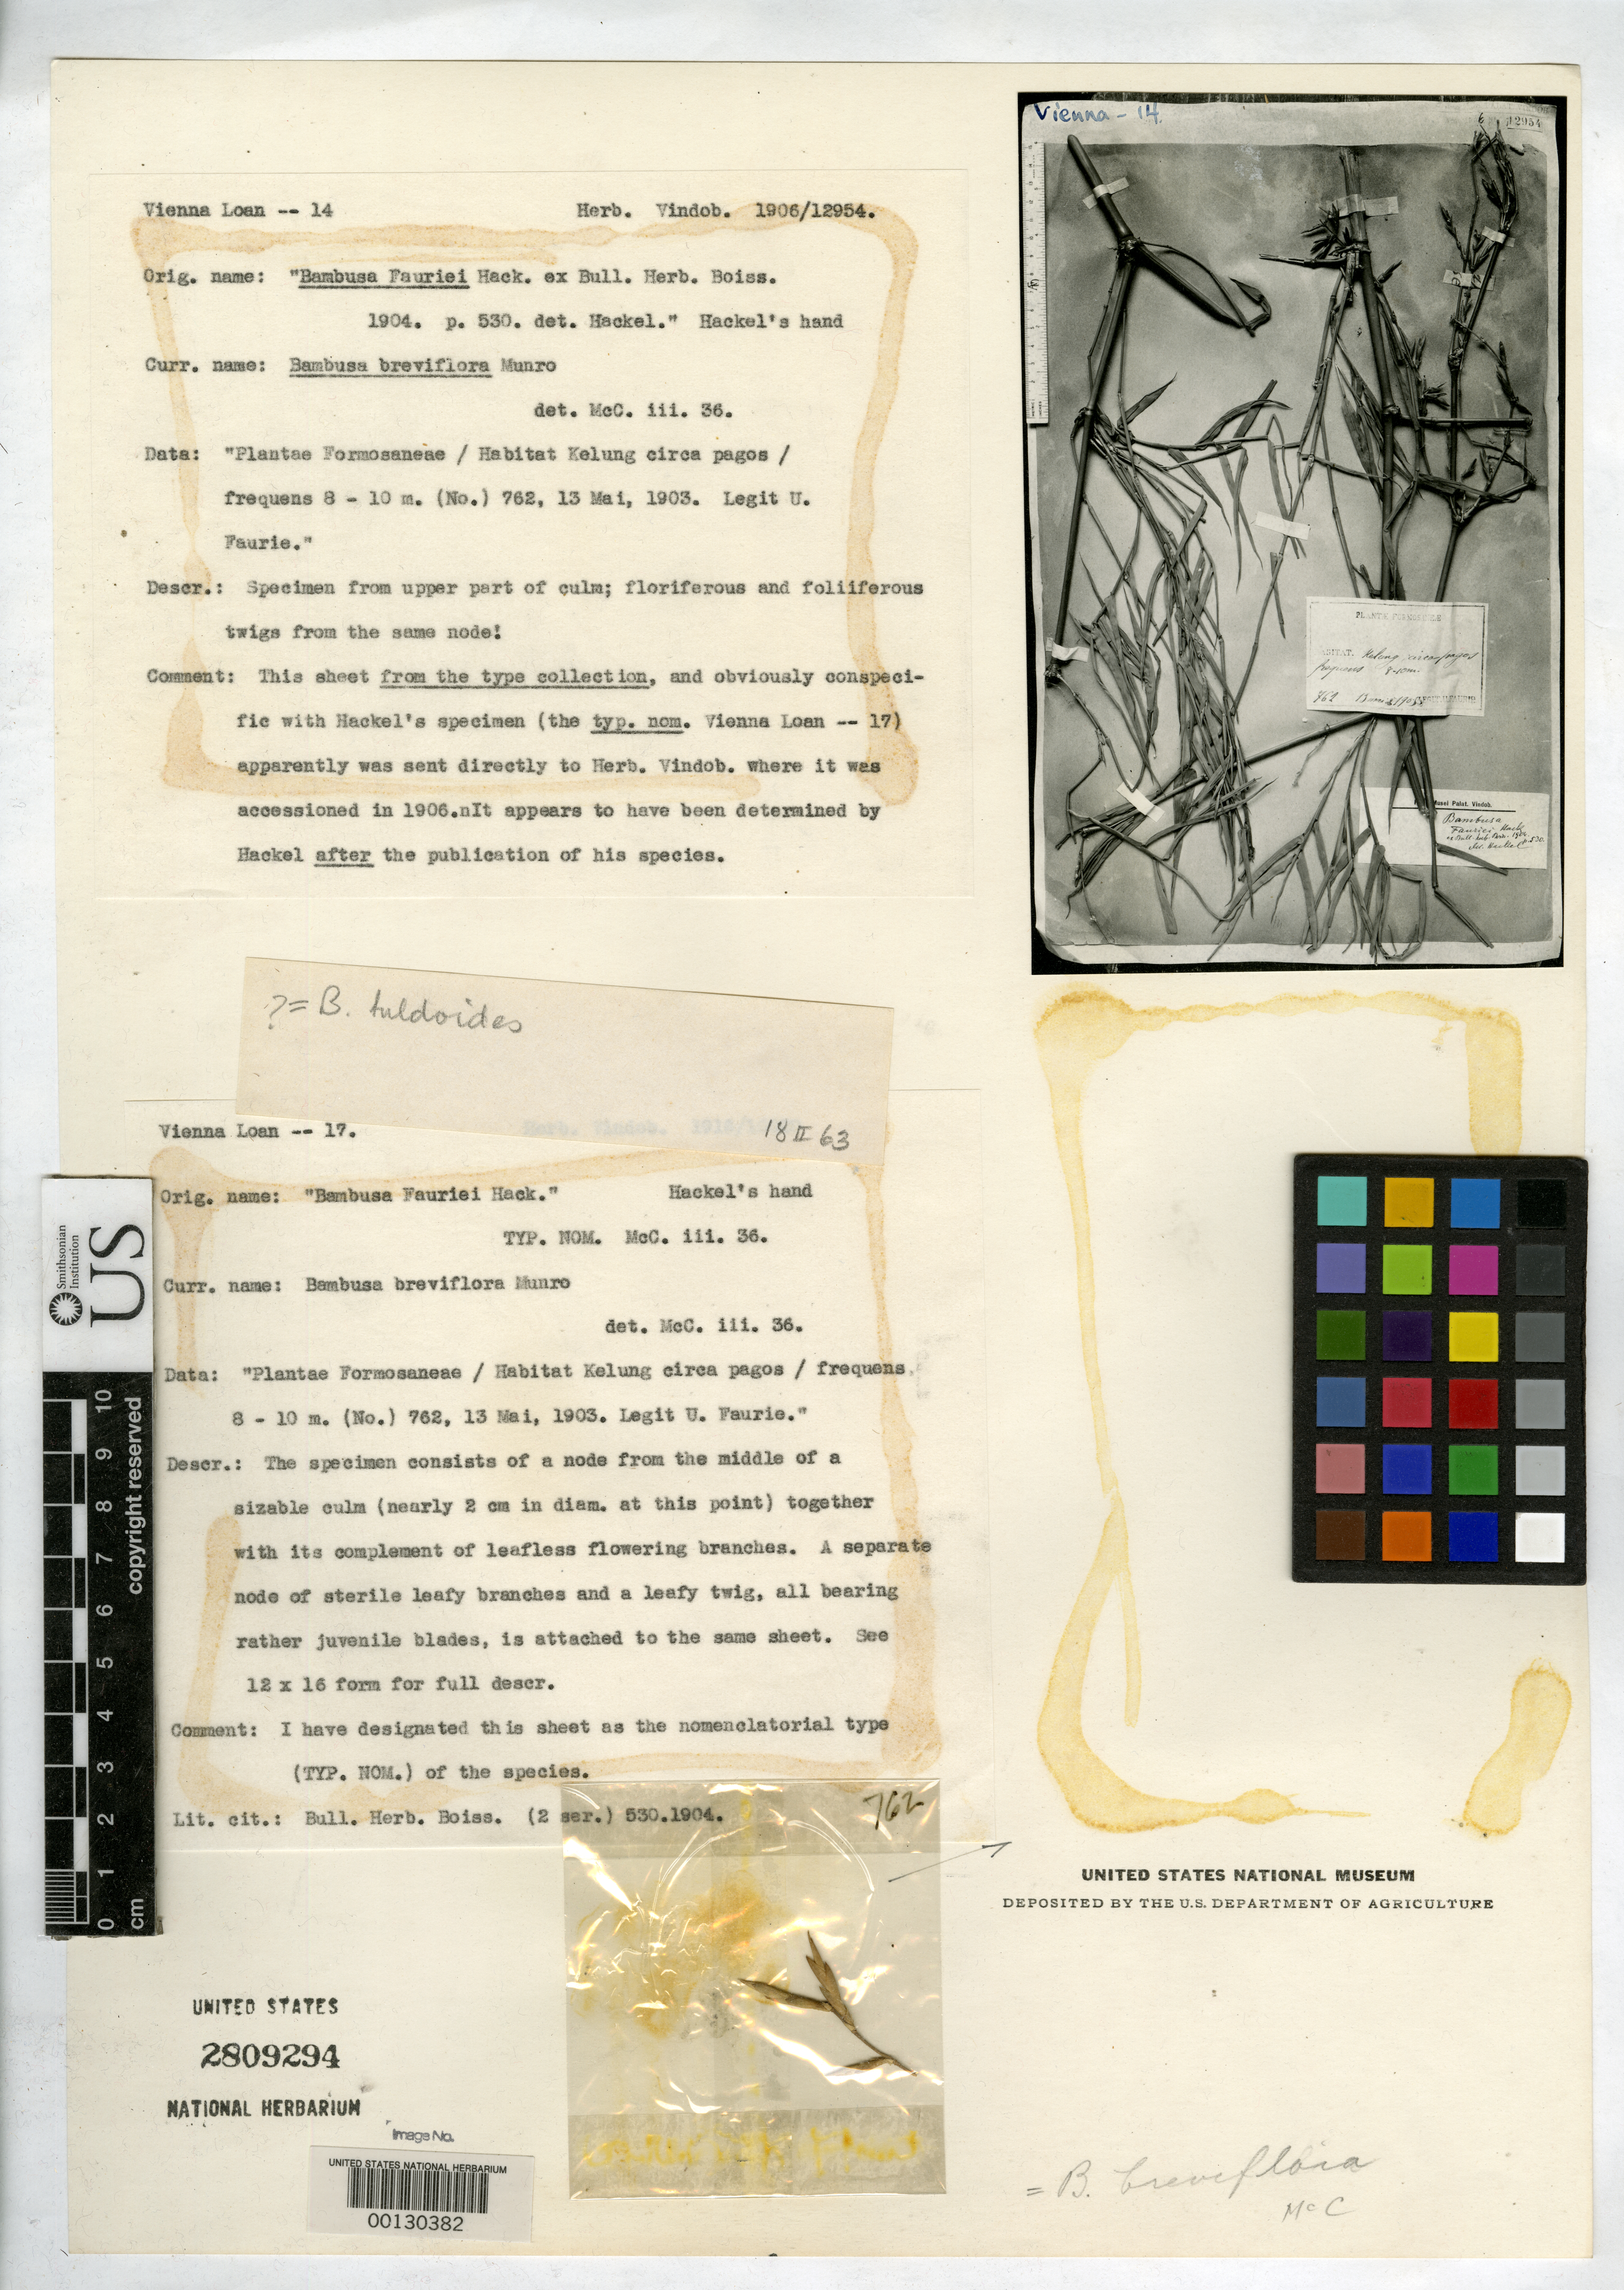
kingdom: Plantae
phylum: Tracheophyta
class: Liliopsida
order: Poales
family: Poaceae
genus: Bambusa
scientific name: Bambusa fauriei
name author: Hack.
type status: Type Material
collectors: U. Faurie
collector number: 762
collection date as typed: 13 May 1903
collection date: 1903-05-13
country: Taiwan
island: Taiwan [Formosa]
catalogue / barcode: US 2809294